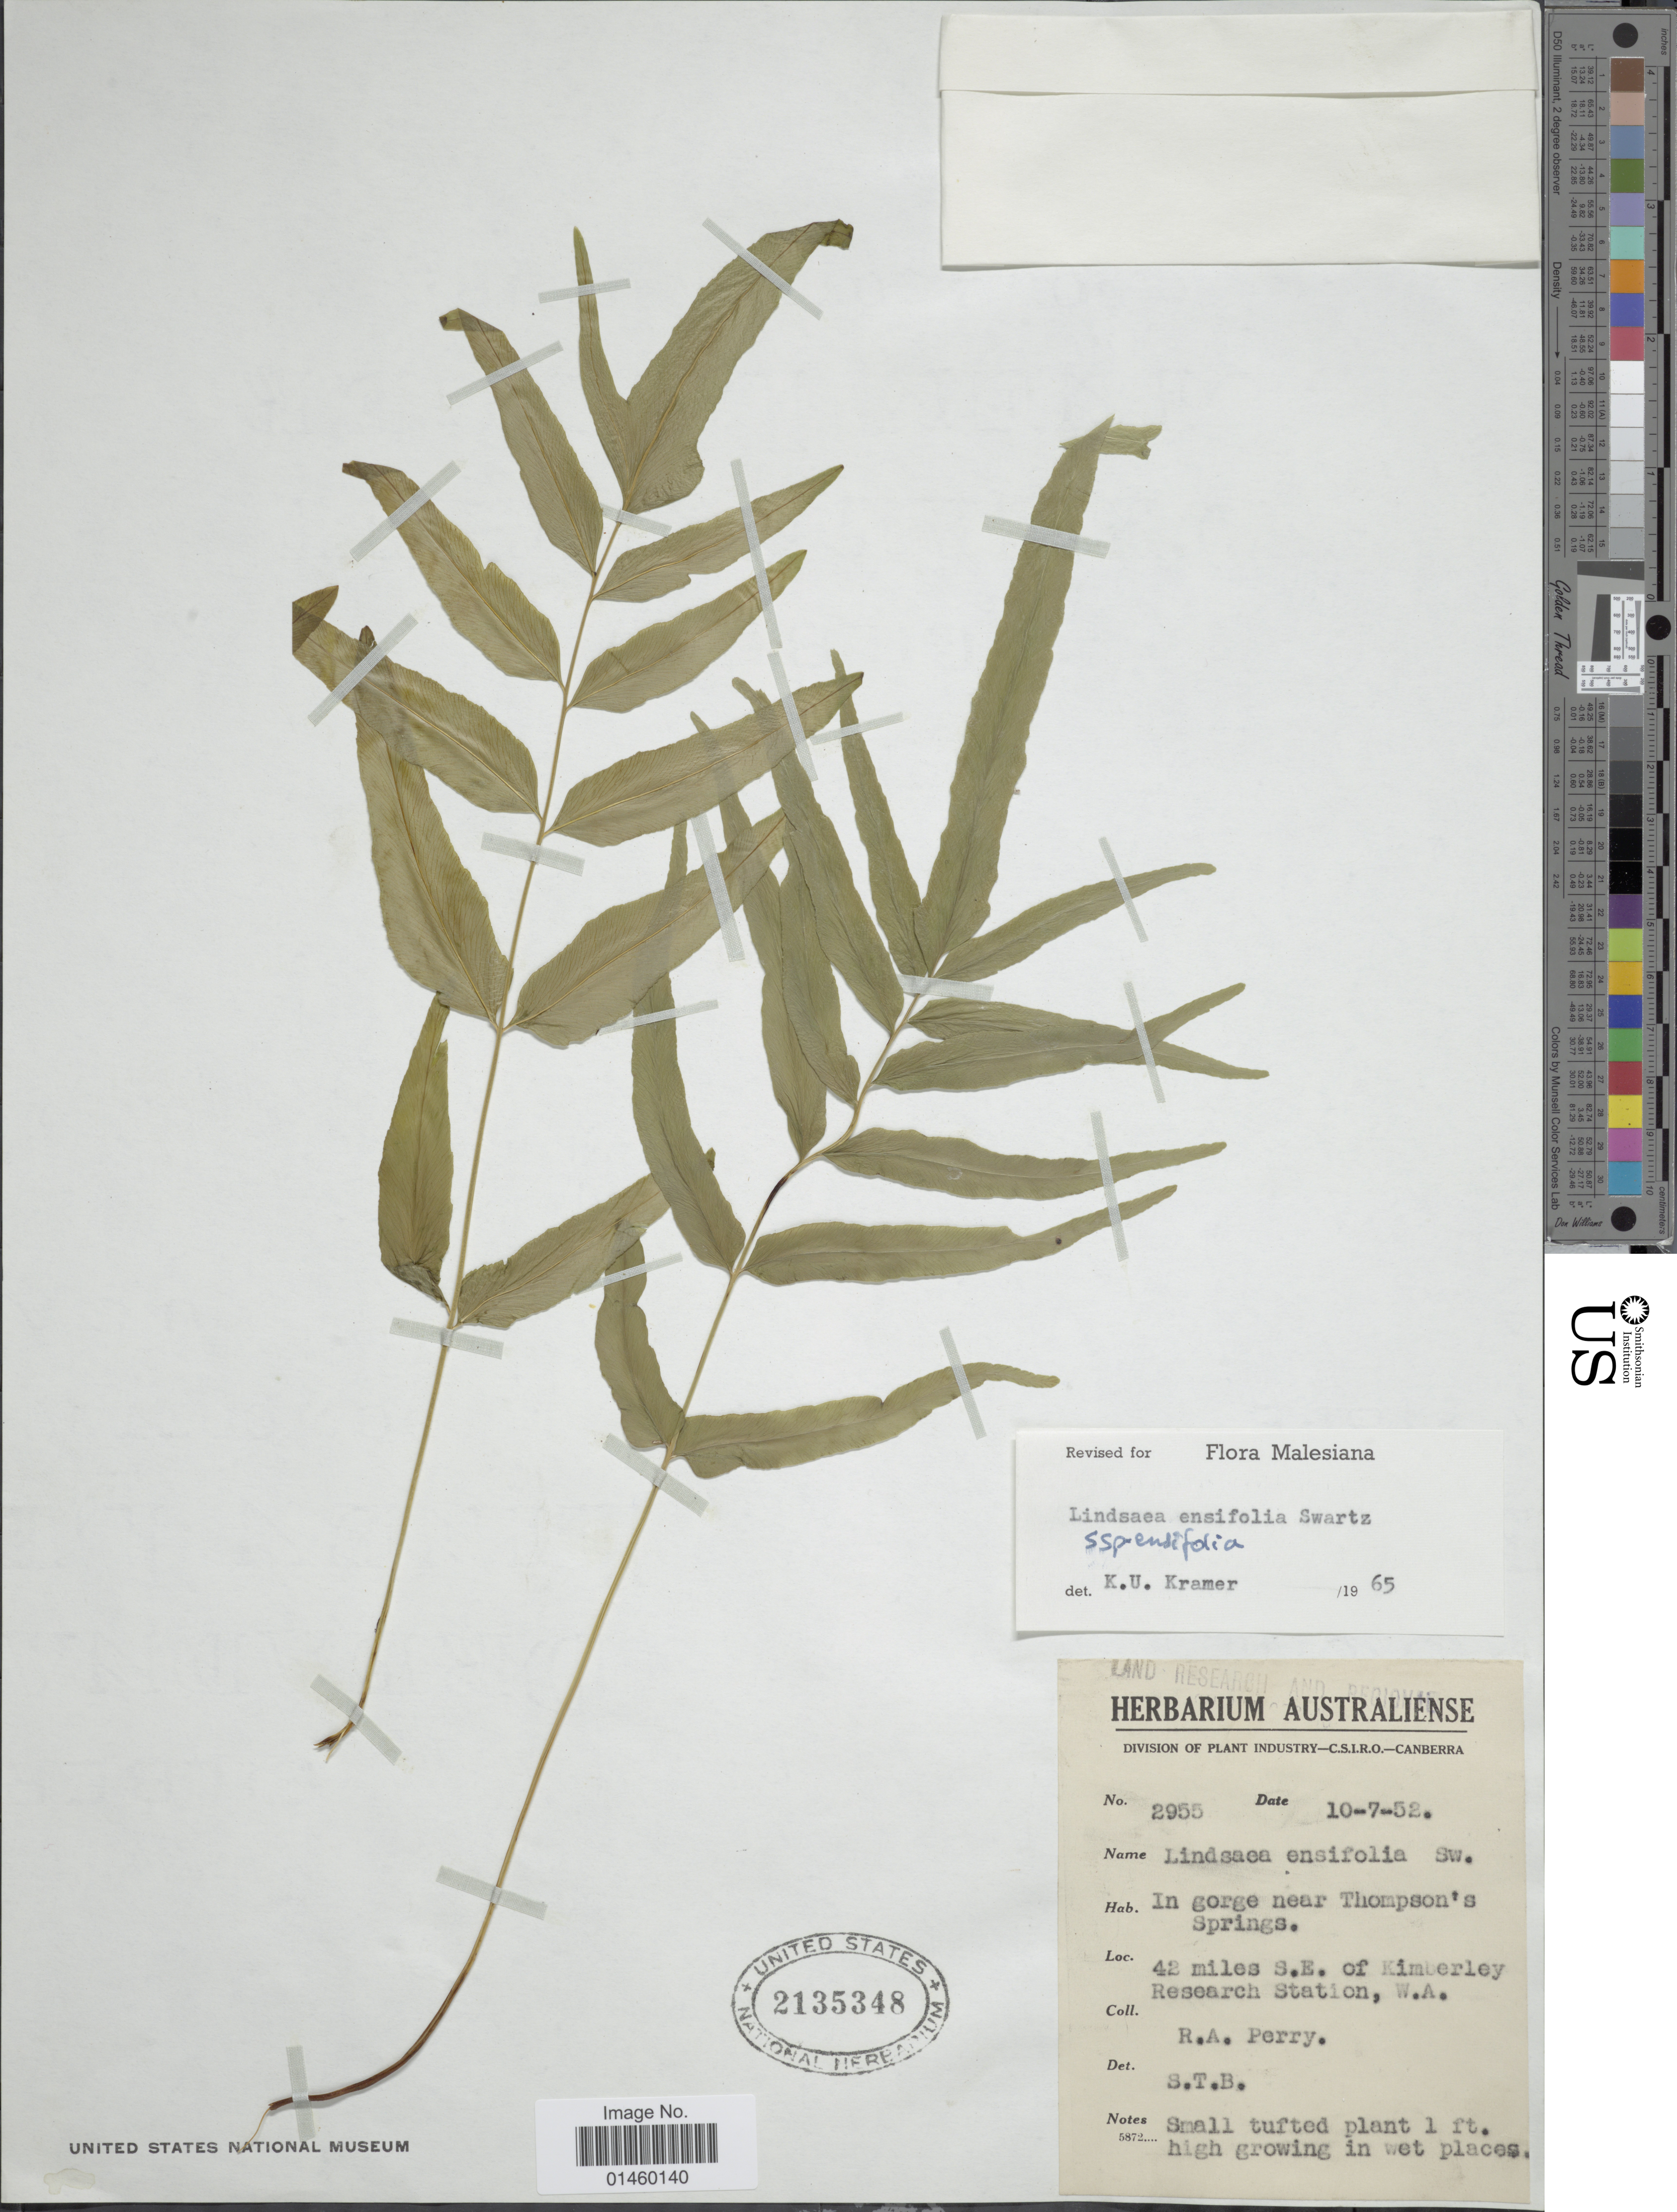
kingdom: Plantae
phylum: Tracheophyta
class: Polypodiopsida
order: Polypodiales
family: Lindsaeaceae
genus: Lindsaea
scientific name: Lindsaea ensifolia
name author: Sw.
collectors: R. Perry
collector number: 2955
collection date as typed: Transcribed d/m/y: 10/7/52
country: Australia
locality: In gorge near Thompson's Springs. 42 miles S.E. of Kimberley Research Station, W.A.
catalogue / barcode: US 2135348